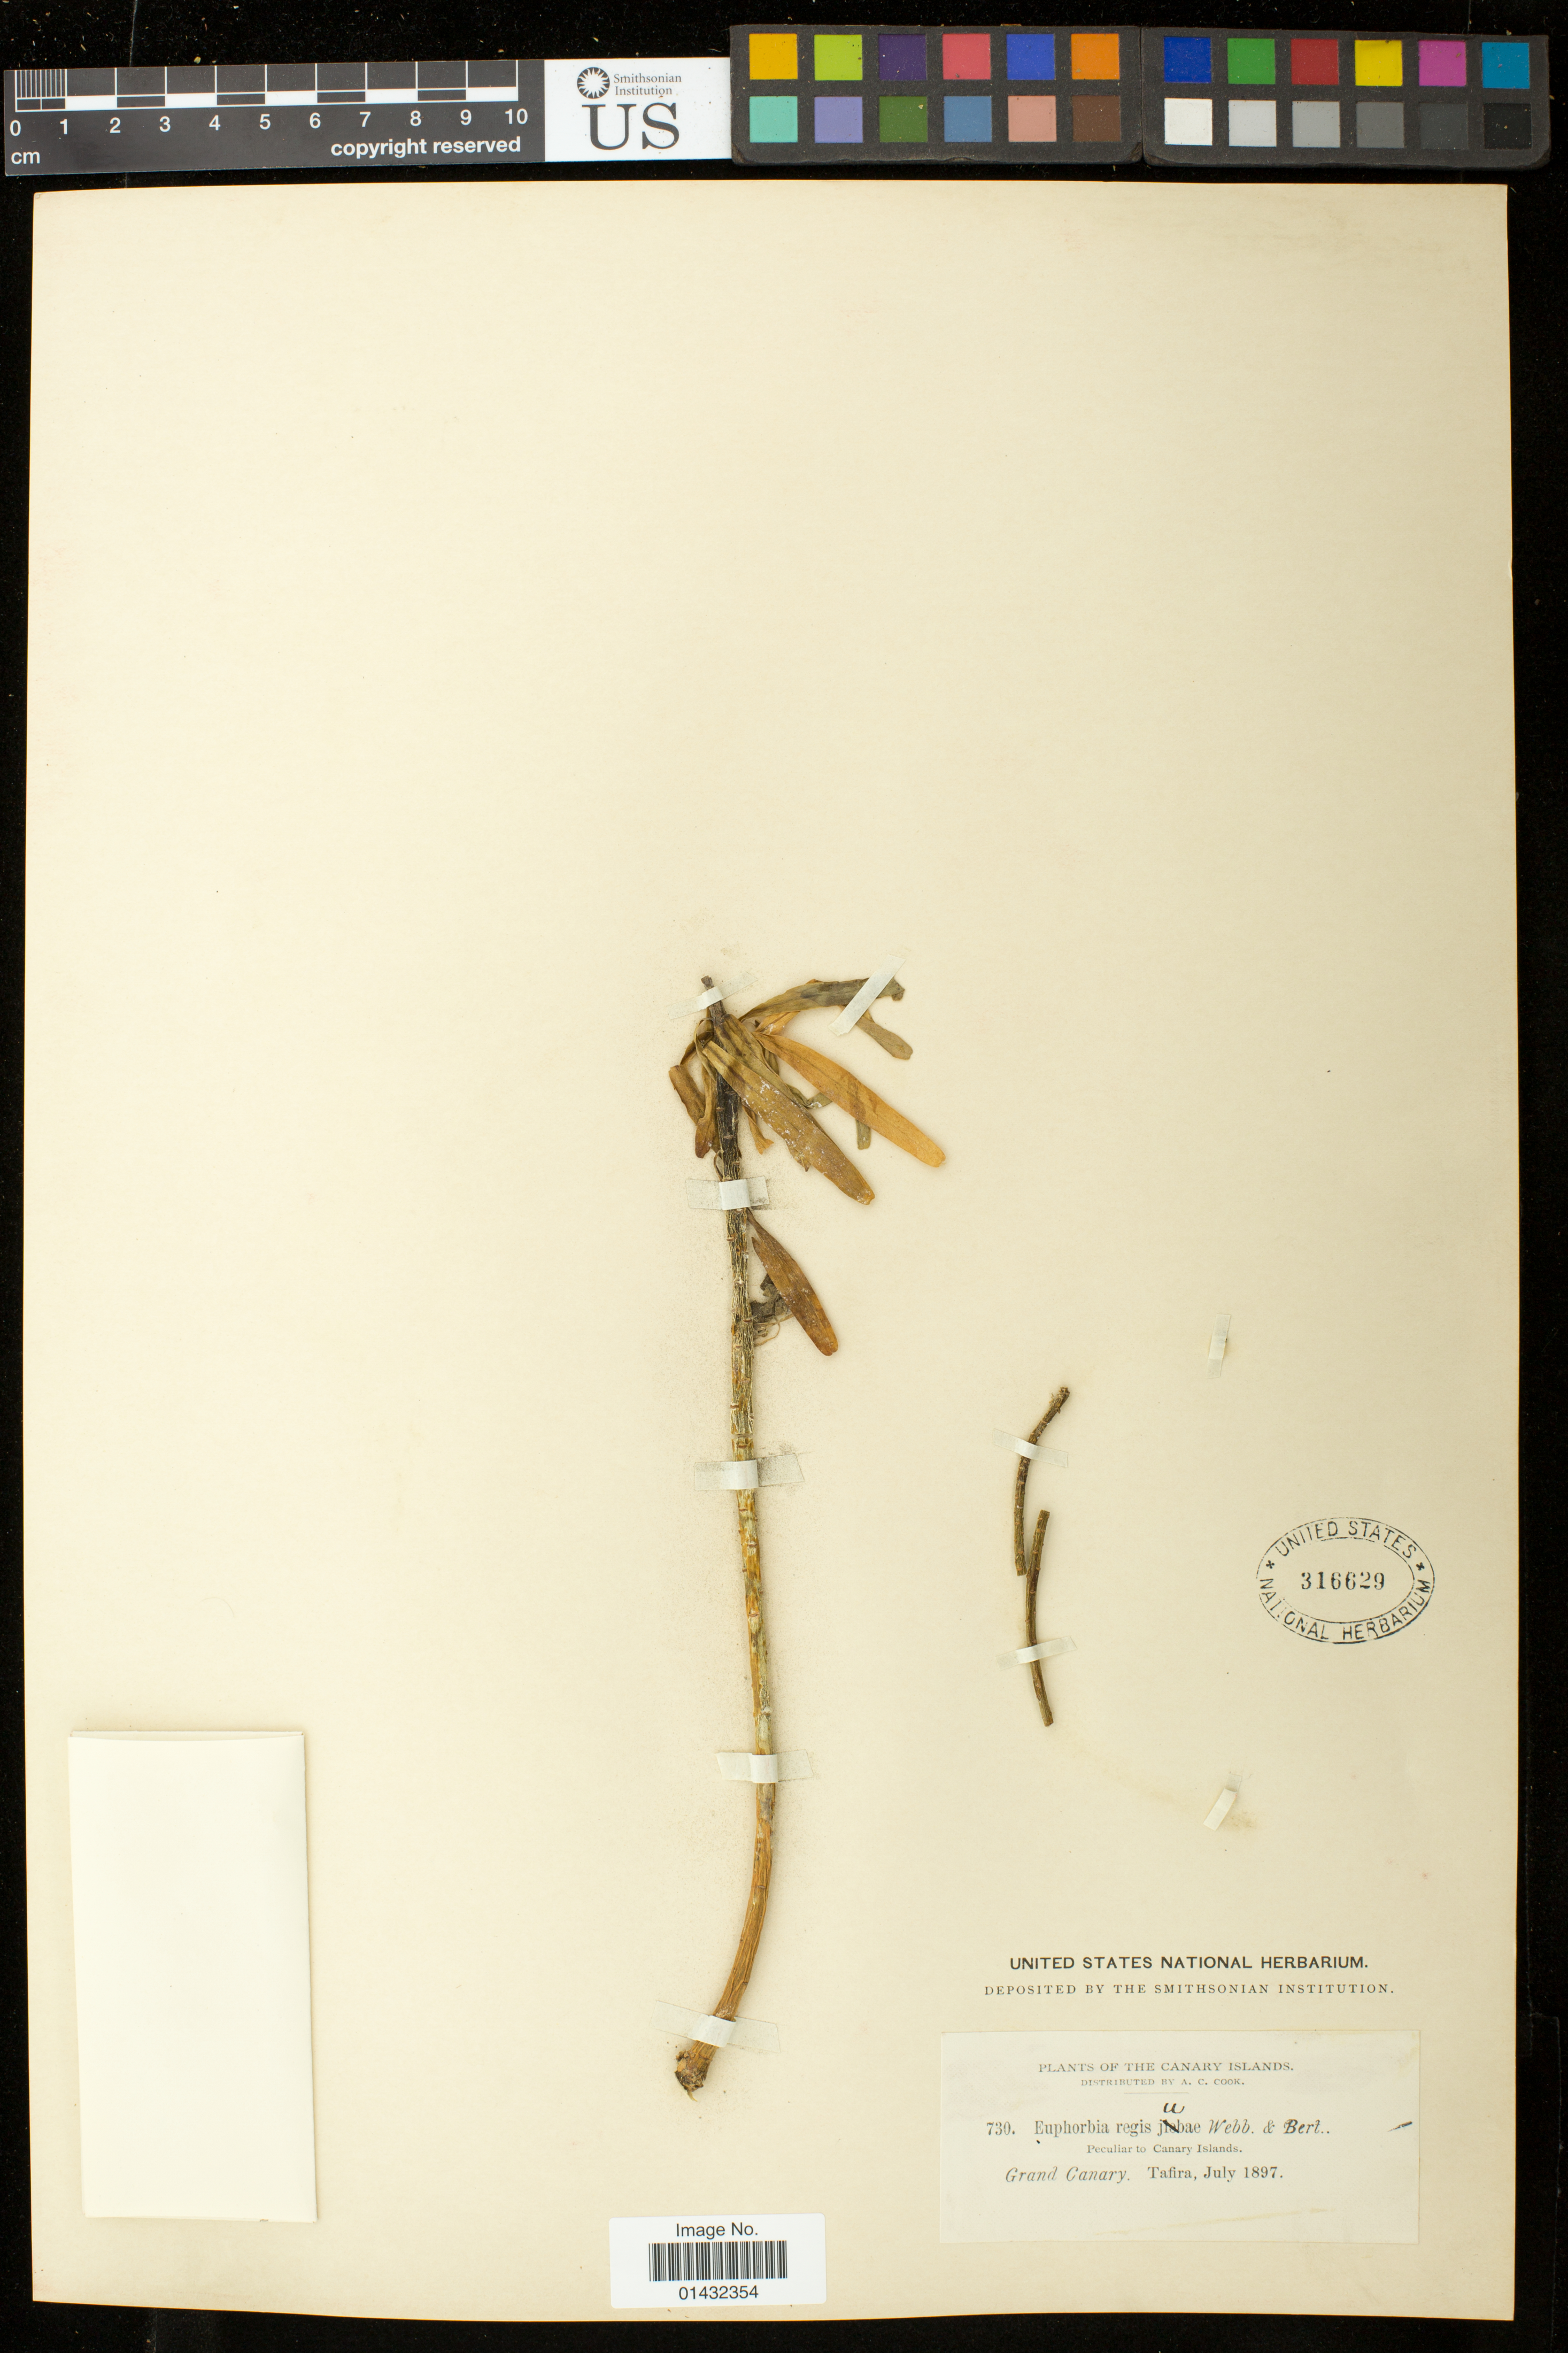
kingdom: Plantae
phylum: Tracheophyta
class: Magnoliopsida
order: Malpighiales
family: Euphorbiaceae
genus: Euphorbia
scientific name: Euphorbia regis-jubae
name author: Webb & Berthel.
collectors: Alice C. Cook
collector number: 730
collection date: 1897-07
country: Spain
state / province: Canarias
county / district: Las Palmas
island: Grand Canary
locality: Grand Canary. Tafira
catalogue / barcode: US 316629